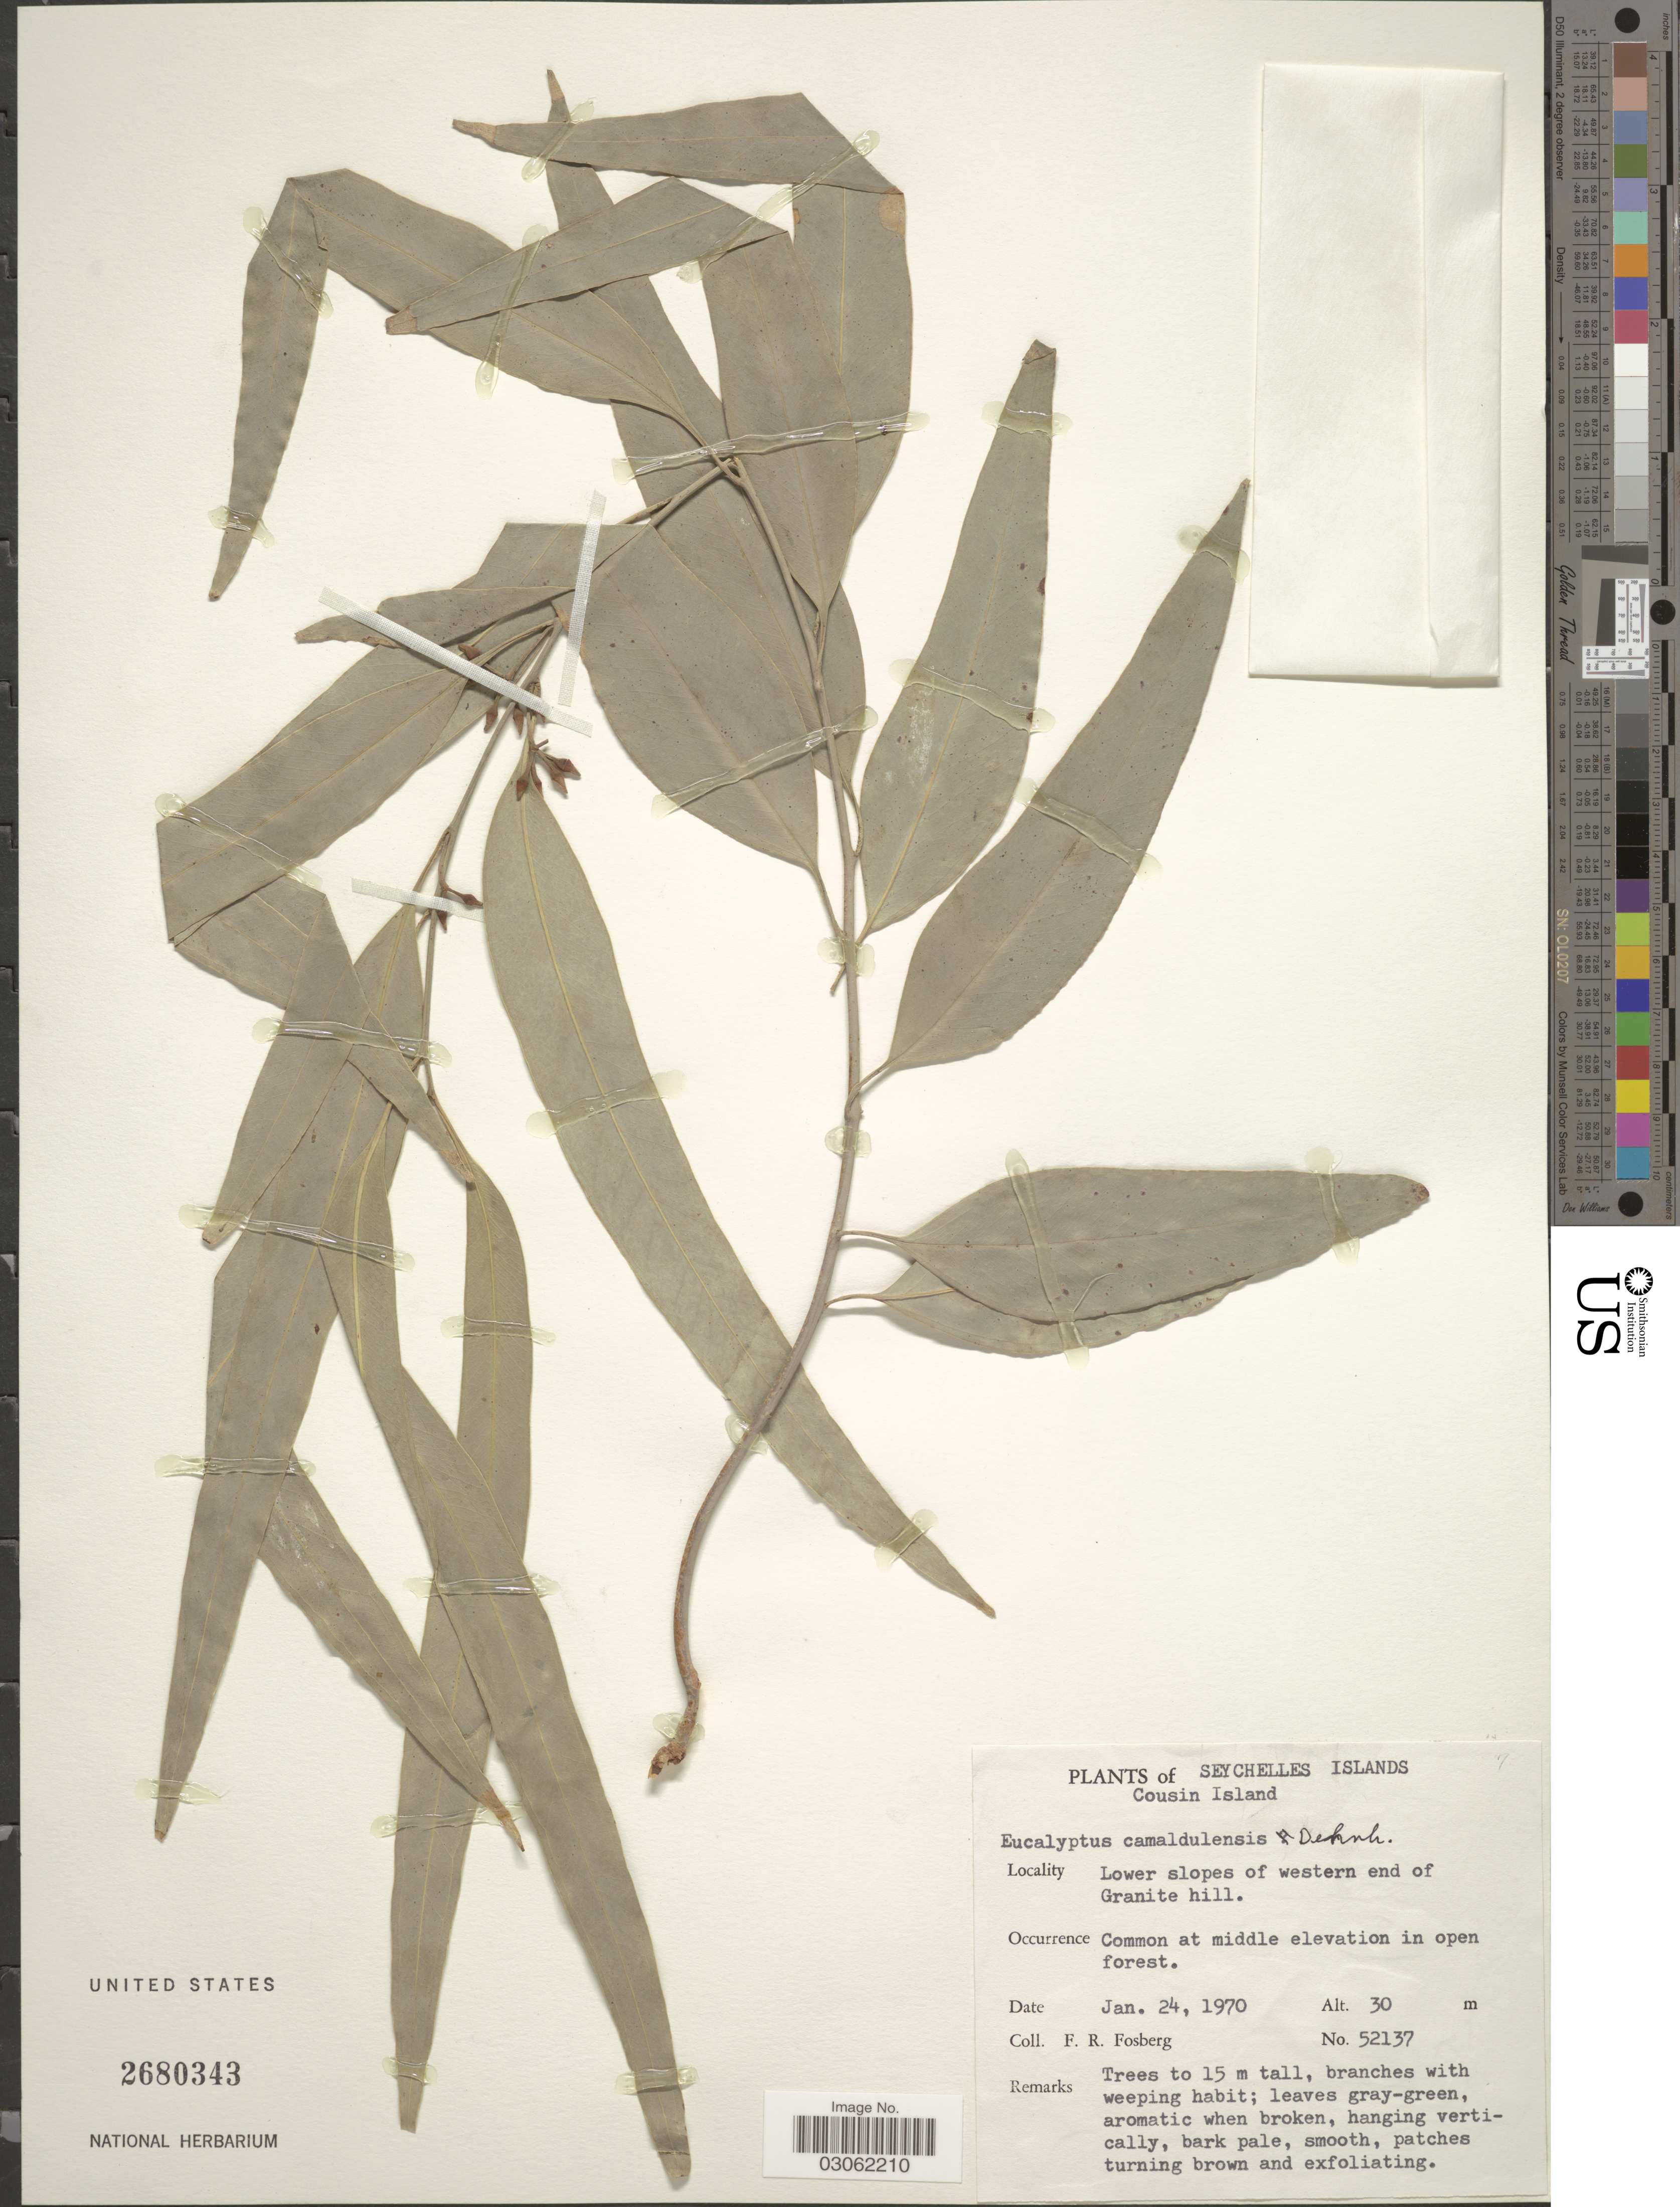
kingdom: Plantae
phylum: Tracheophyta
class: Magnoliopsida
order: Myrtales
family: Myrtaceae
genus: Eucalyptus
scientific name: Eucalyptus camaldulensis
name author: Dehnh.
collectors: F. R. Fosberg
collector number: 52137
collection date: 1970-01-24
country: Seychelles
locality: Seychelles Islands. Cousin Island. Lower slopes of western end of Granite hill.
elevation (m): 30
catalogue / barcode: US 2680343